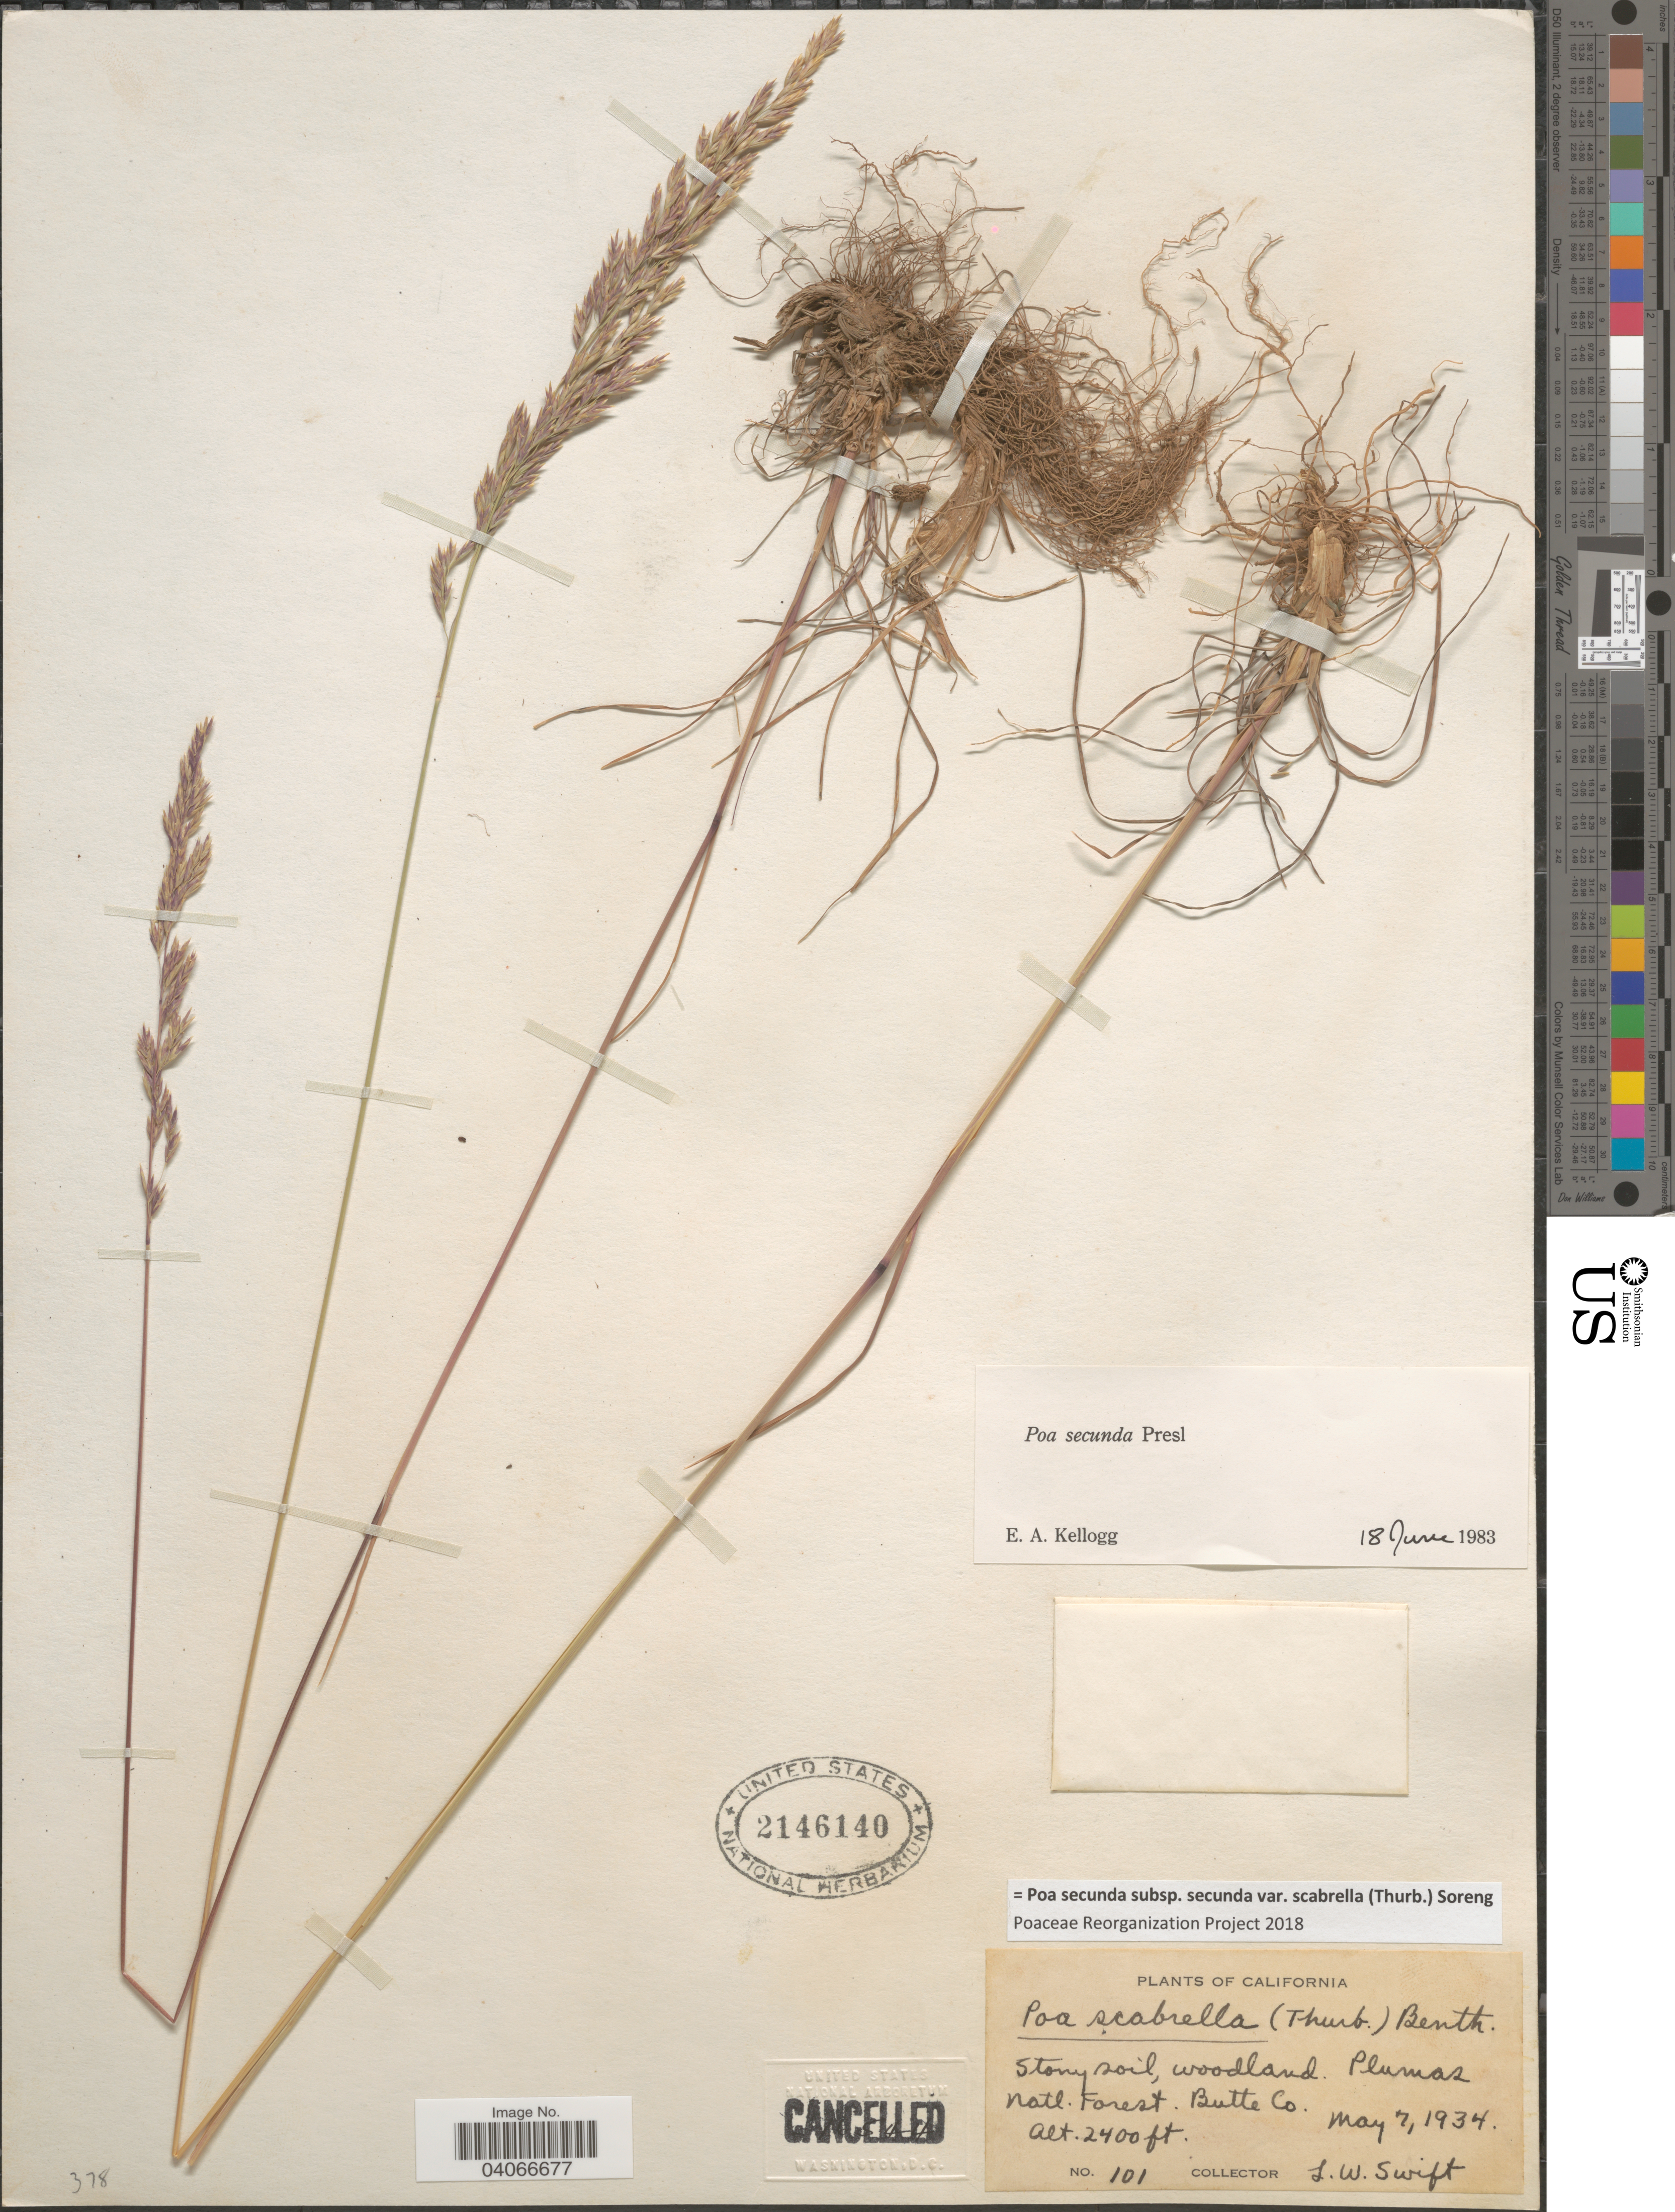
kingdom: Plantae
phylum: Tracheophyta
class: Liliopsida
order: Poales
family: Poaceae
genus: Poa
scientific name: Poa secunda subsp. secunda var. scabrella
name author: (Thurb.) Soreng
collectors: L. Swift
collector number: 101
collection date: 1934-05-07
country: United States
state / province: California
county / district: Butte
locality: Plumas Natl. Forest. Butte Co.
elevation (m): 732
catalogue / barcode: US 2146140